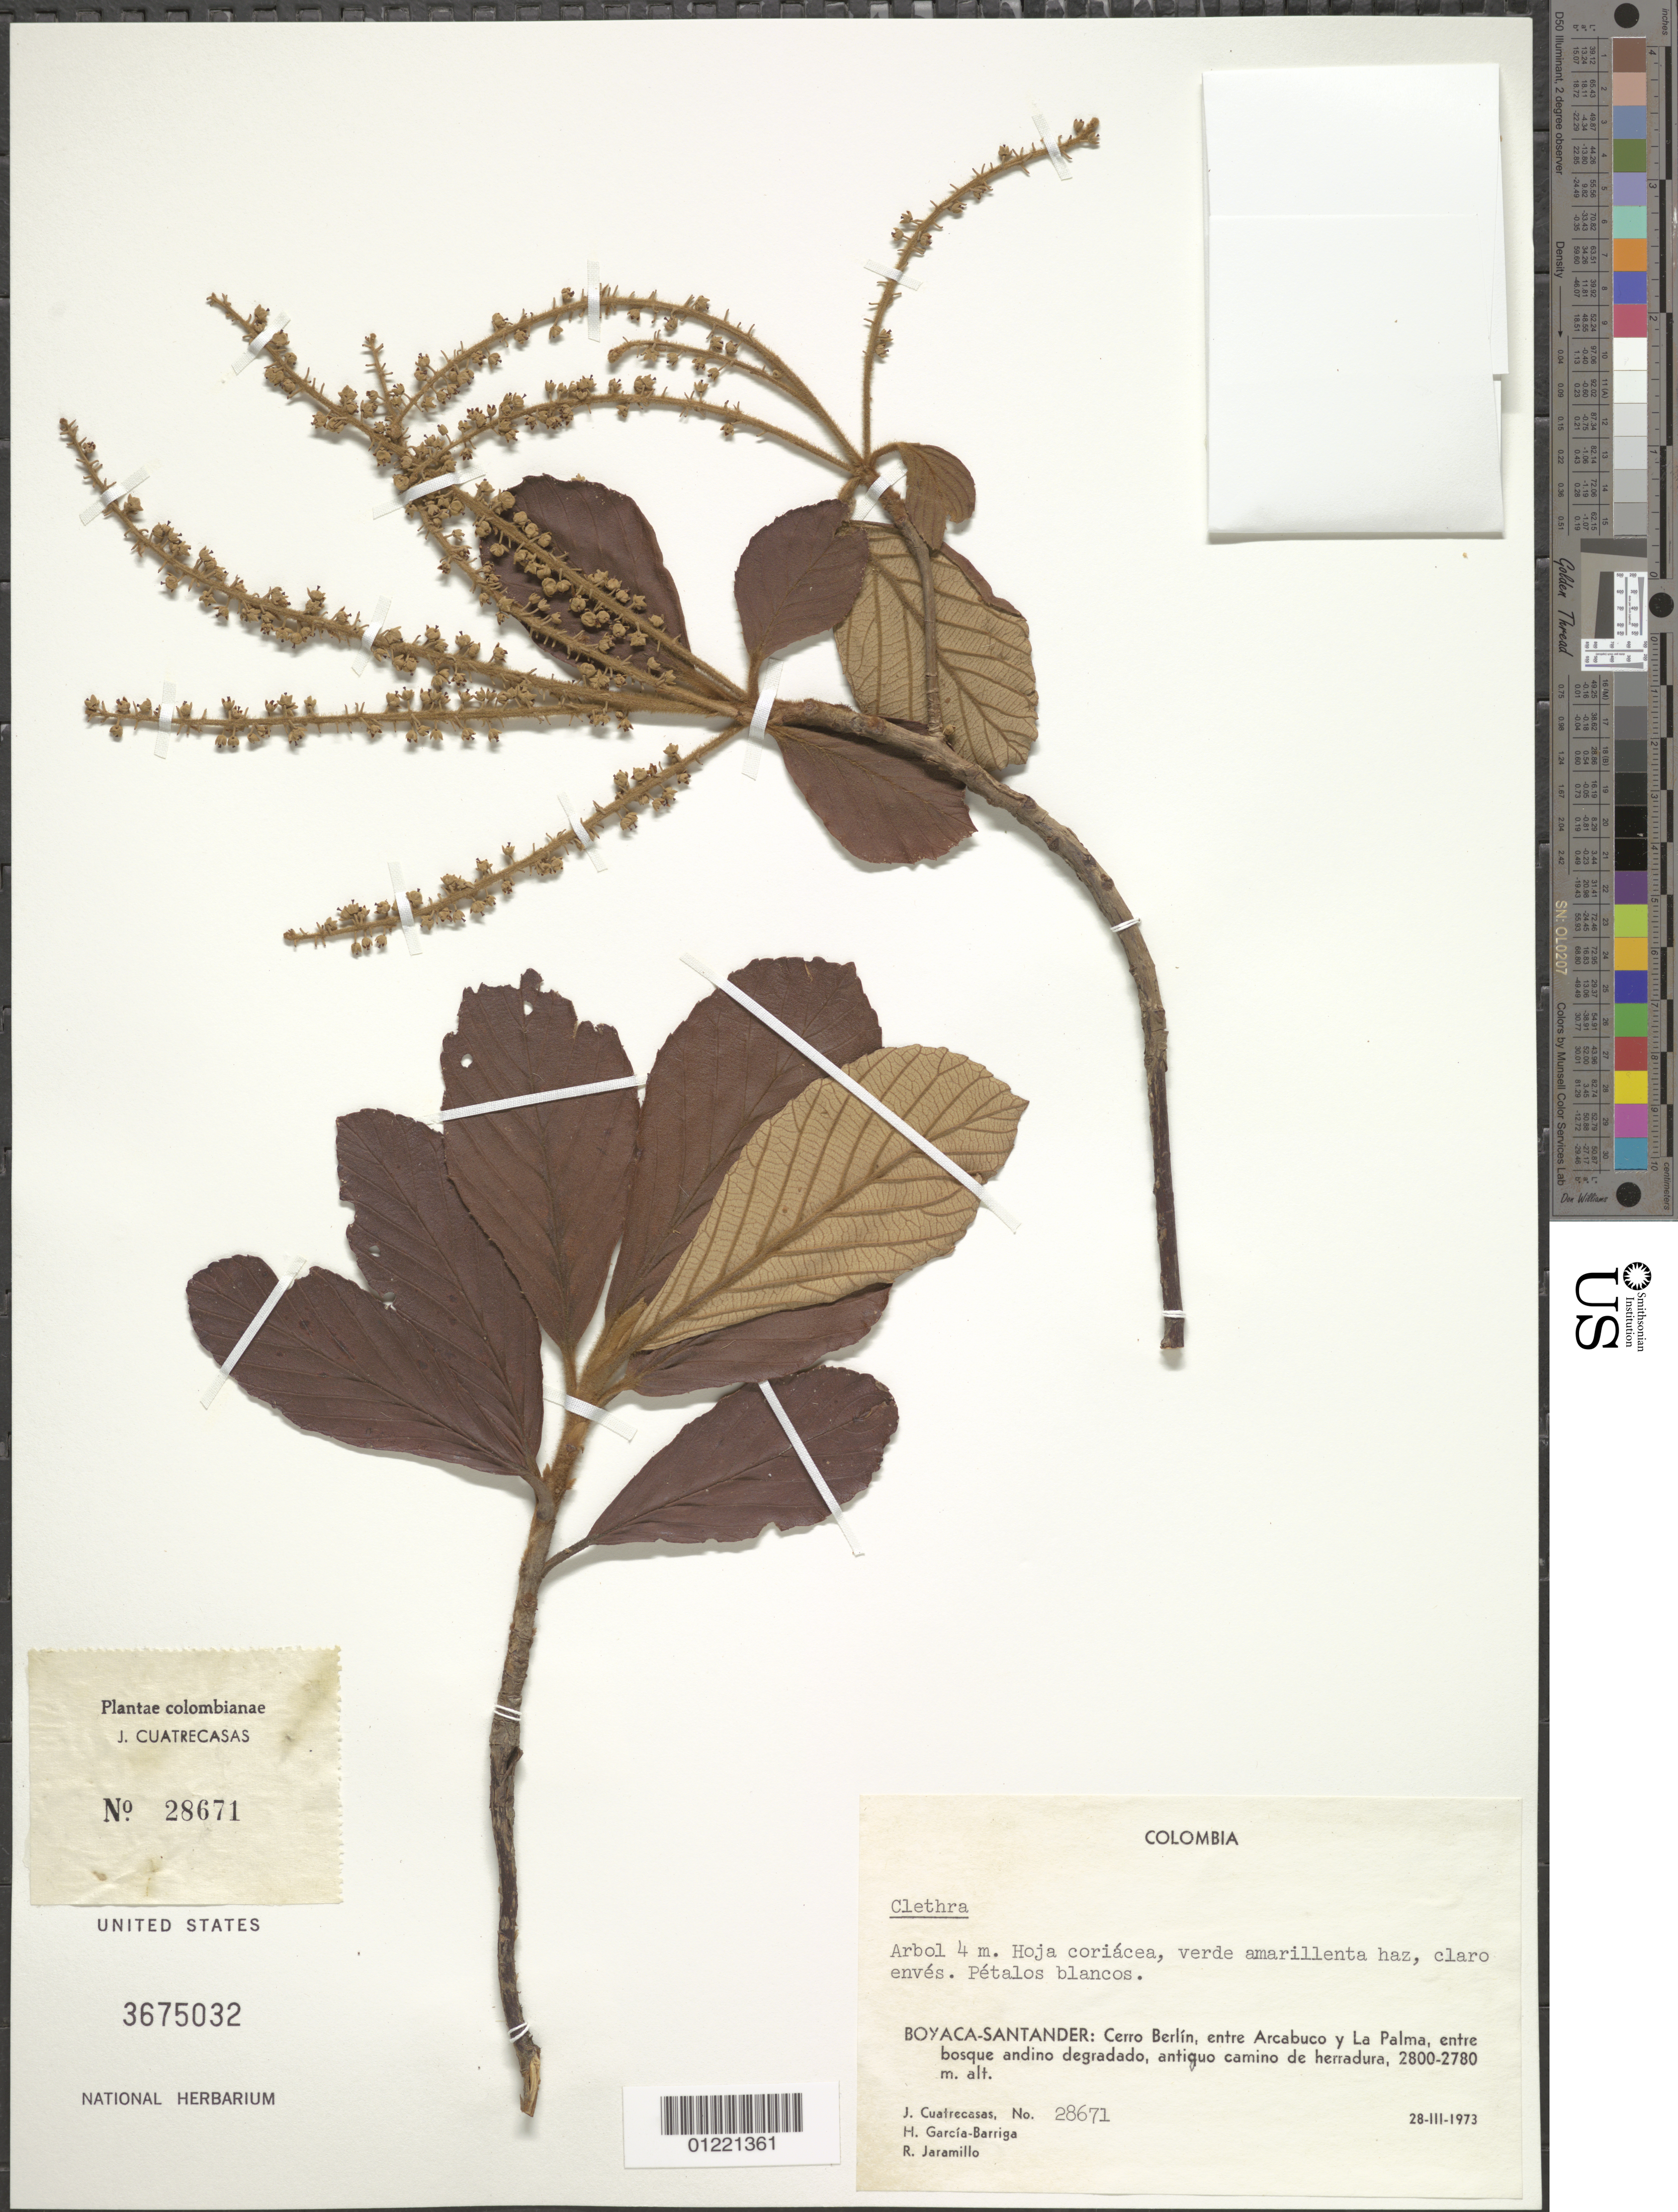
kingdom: Plantae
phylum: Tracheophyta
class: Magnoliopsida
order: Ericales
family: Clethraceae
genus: Clethra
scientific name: Clethra sp.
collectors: J. Cuatrecasas, H. García Barriga & R. Jaramillo M.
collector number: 28671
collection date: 1973-03-28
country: Colombia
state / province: Boyacá / Santander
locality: Cerro Berlín, entre Arcabuco y La Palma, entre bosque andino degradado, antiquo camino de herradura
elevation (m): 2780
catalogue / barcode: US 3675032